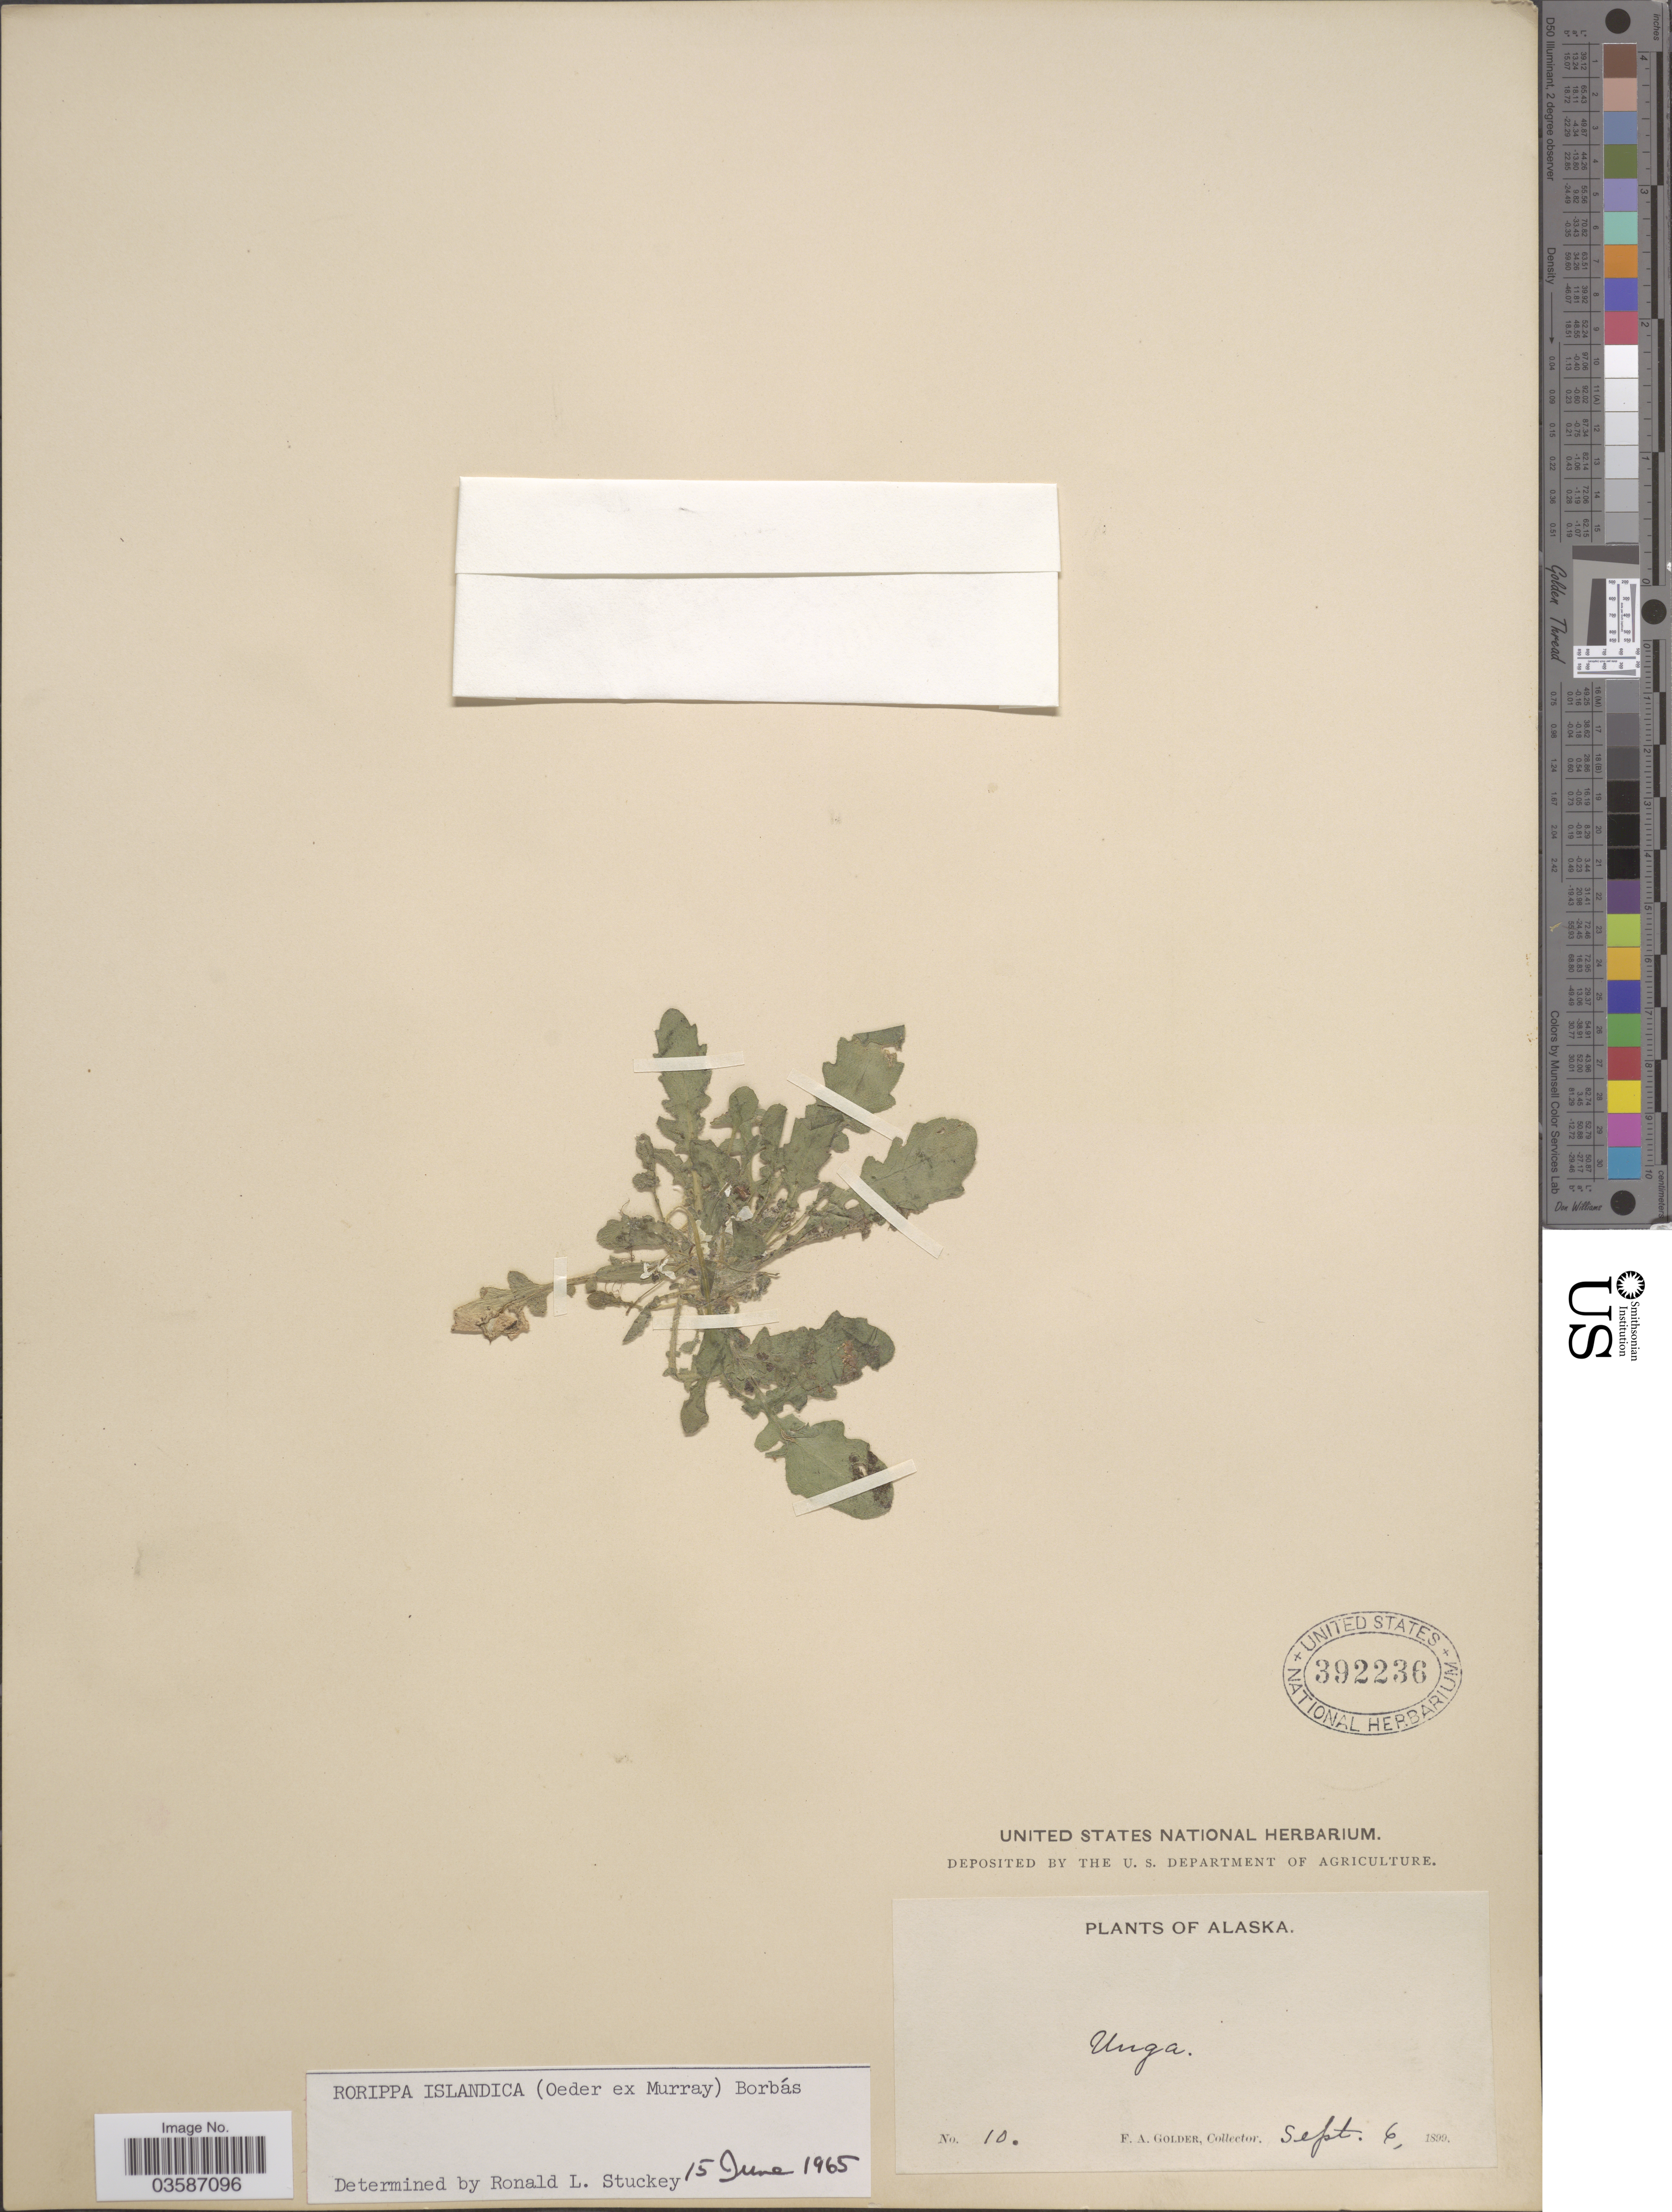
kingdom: Plantae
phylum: Tracheophyta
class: Magnoliopsida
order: Brassicales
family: Brassicaceae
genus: Rorippa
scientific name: Rorippa islandica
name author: (Oeder) Borbás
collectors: F. Golder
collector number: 10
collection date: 1899-09-06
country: United States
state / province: Alaska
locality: Unga.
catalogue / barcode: US 392236